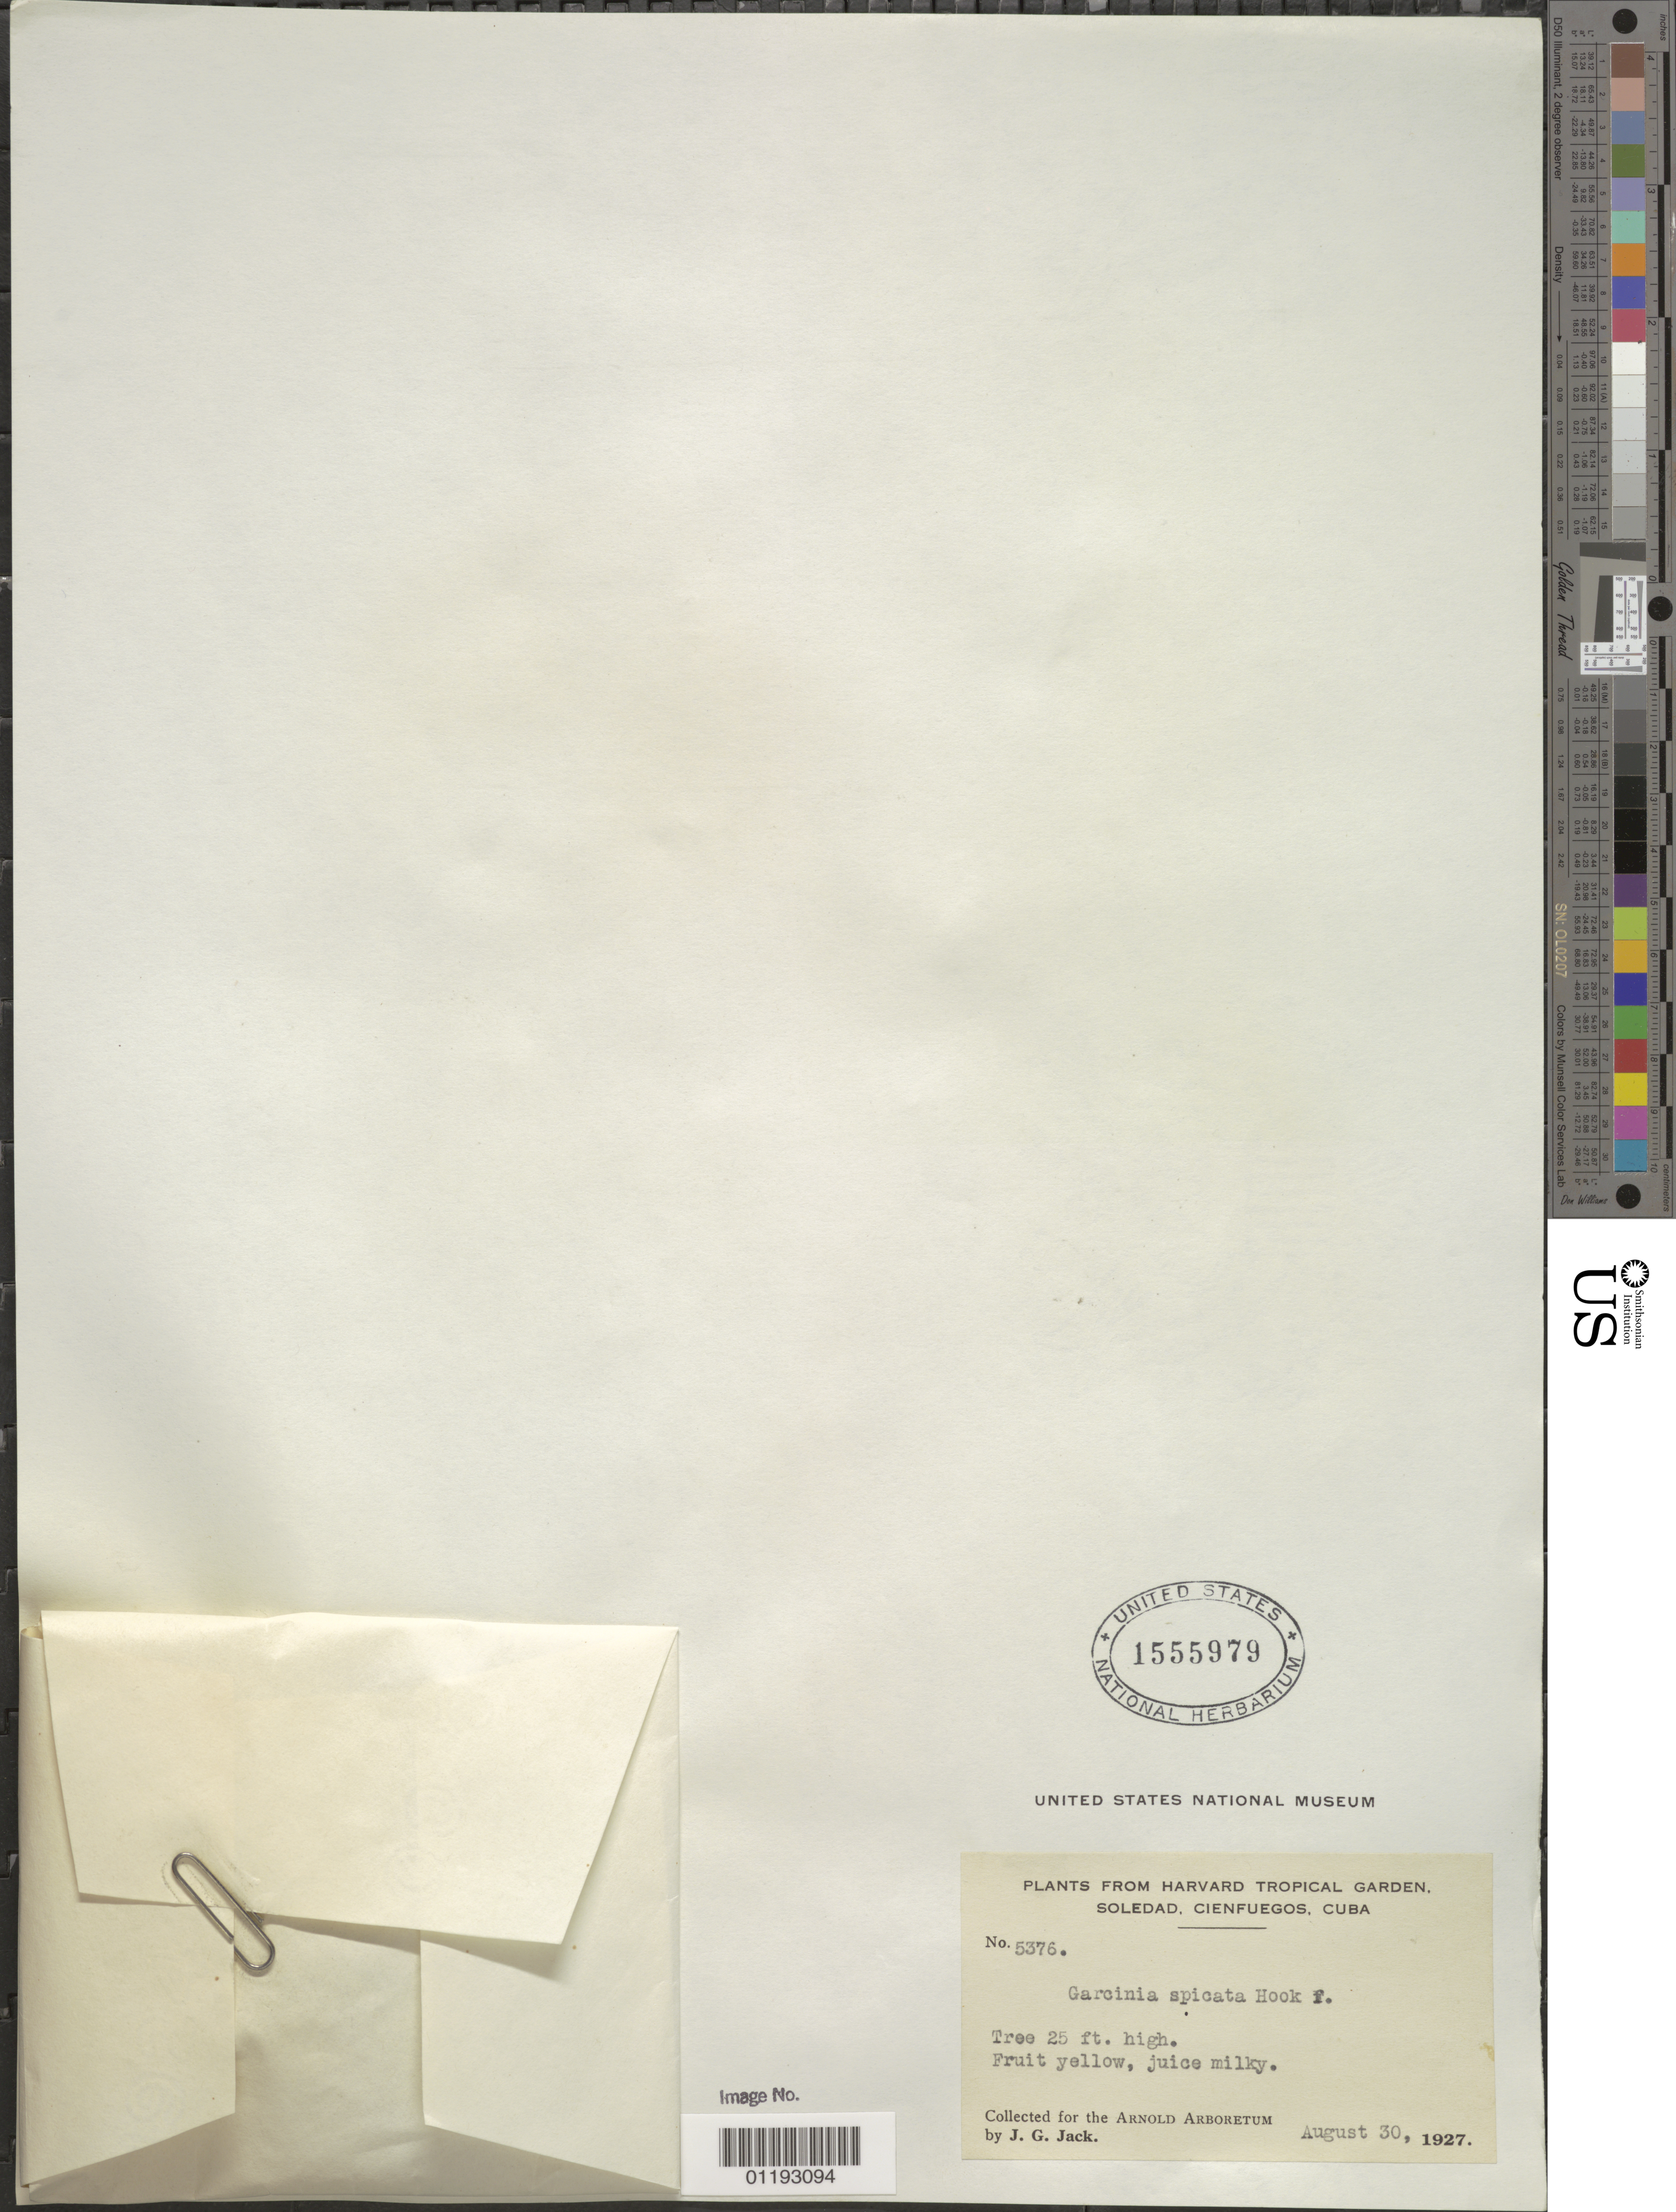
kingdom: Plantae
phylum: Tracheophyta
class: Magnoliopsida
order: Malpighiales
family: Clusiaceae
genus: Garcinia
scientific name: Garcinia spicata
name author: Hook. f.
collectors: J. G. Jack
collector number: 5376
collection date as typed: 30 Aug 1927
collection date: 1927-08-30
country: Cuba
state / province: Cienfuegos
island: Cuba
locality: Soledad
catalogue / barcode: US 1555979